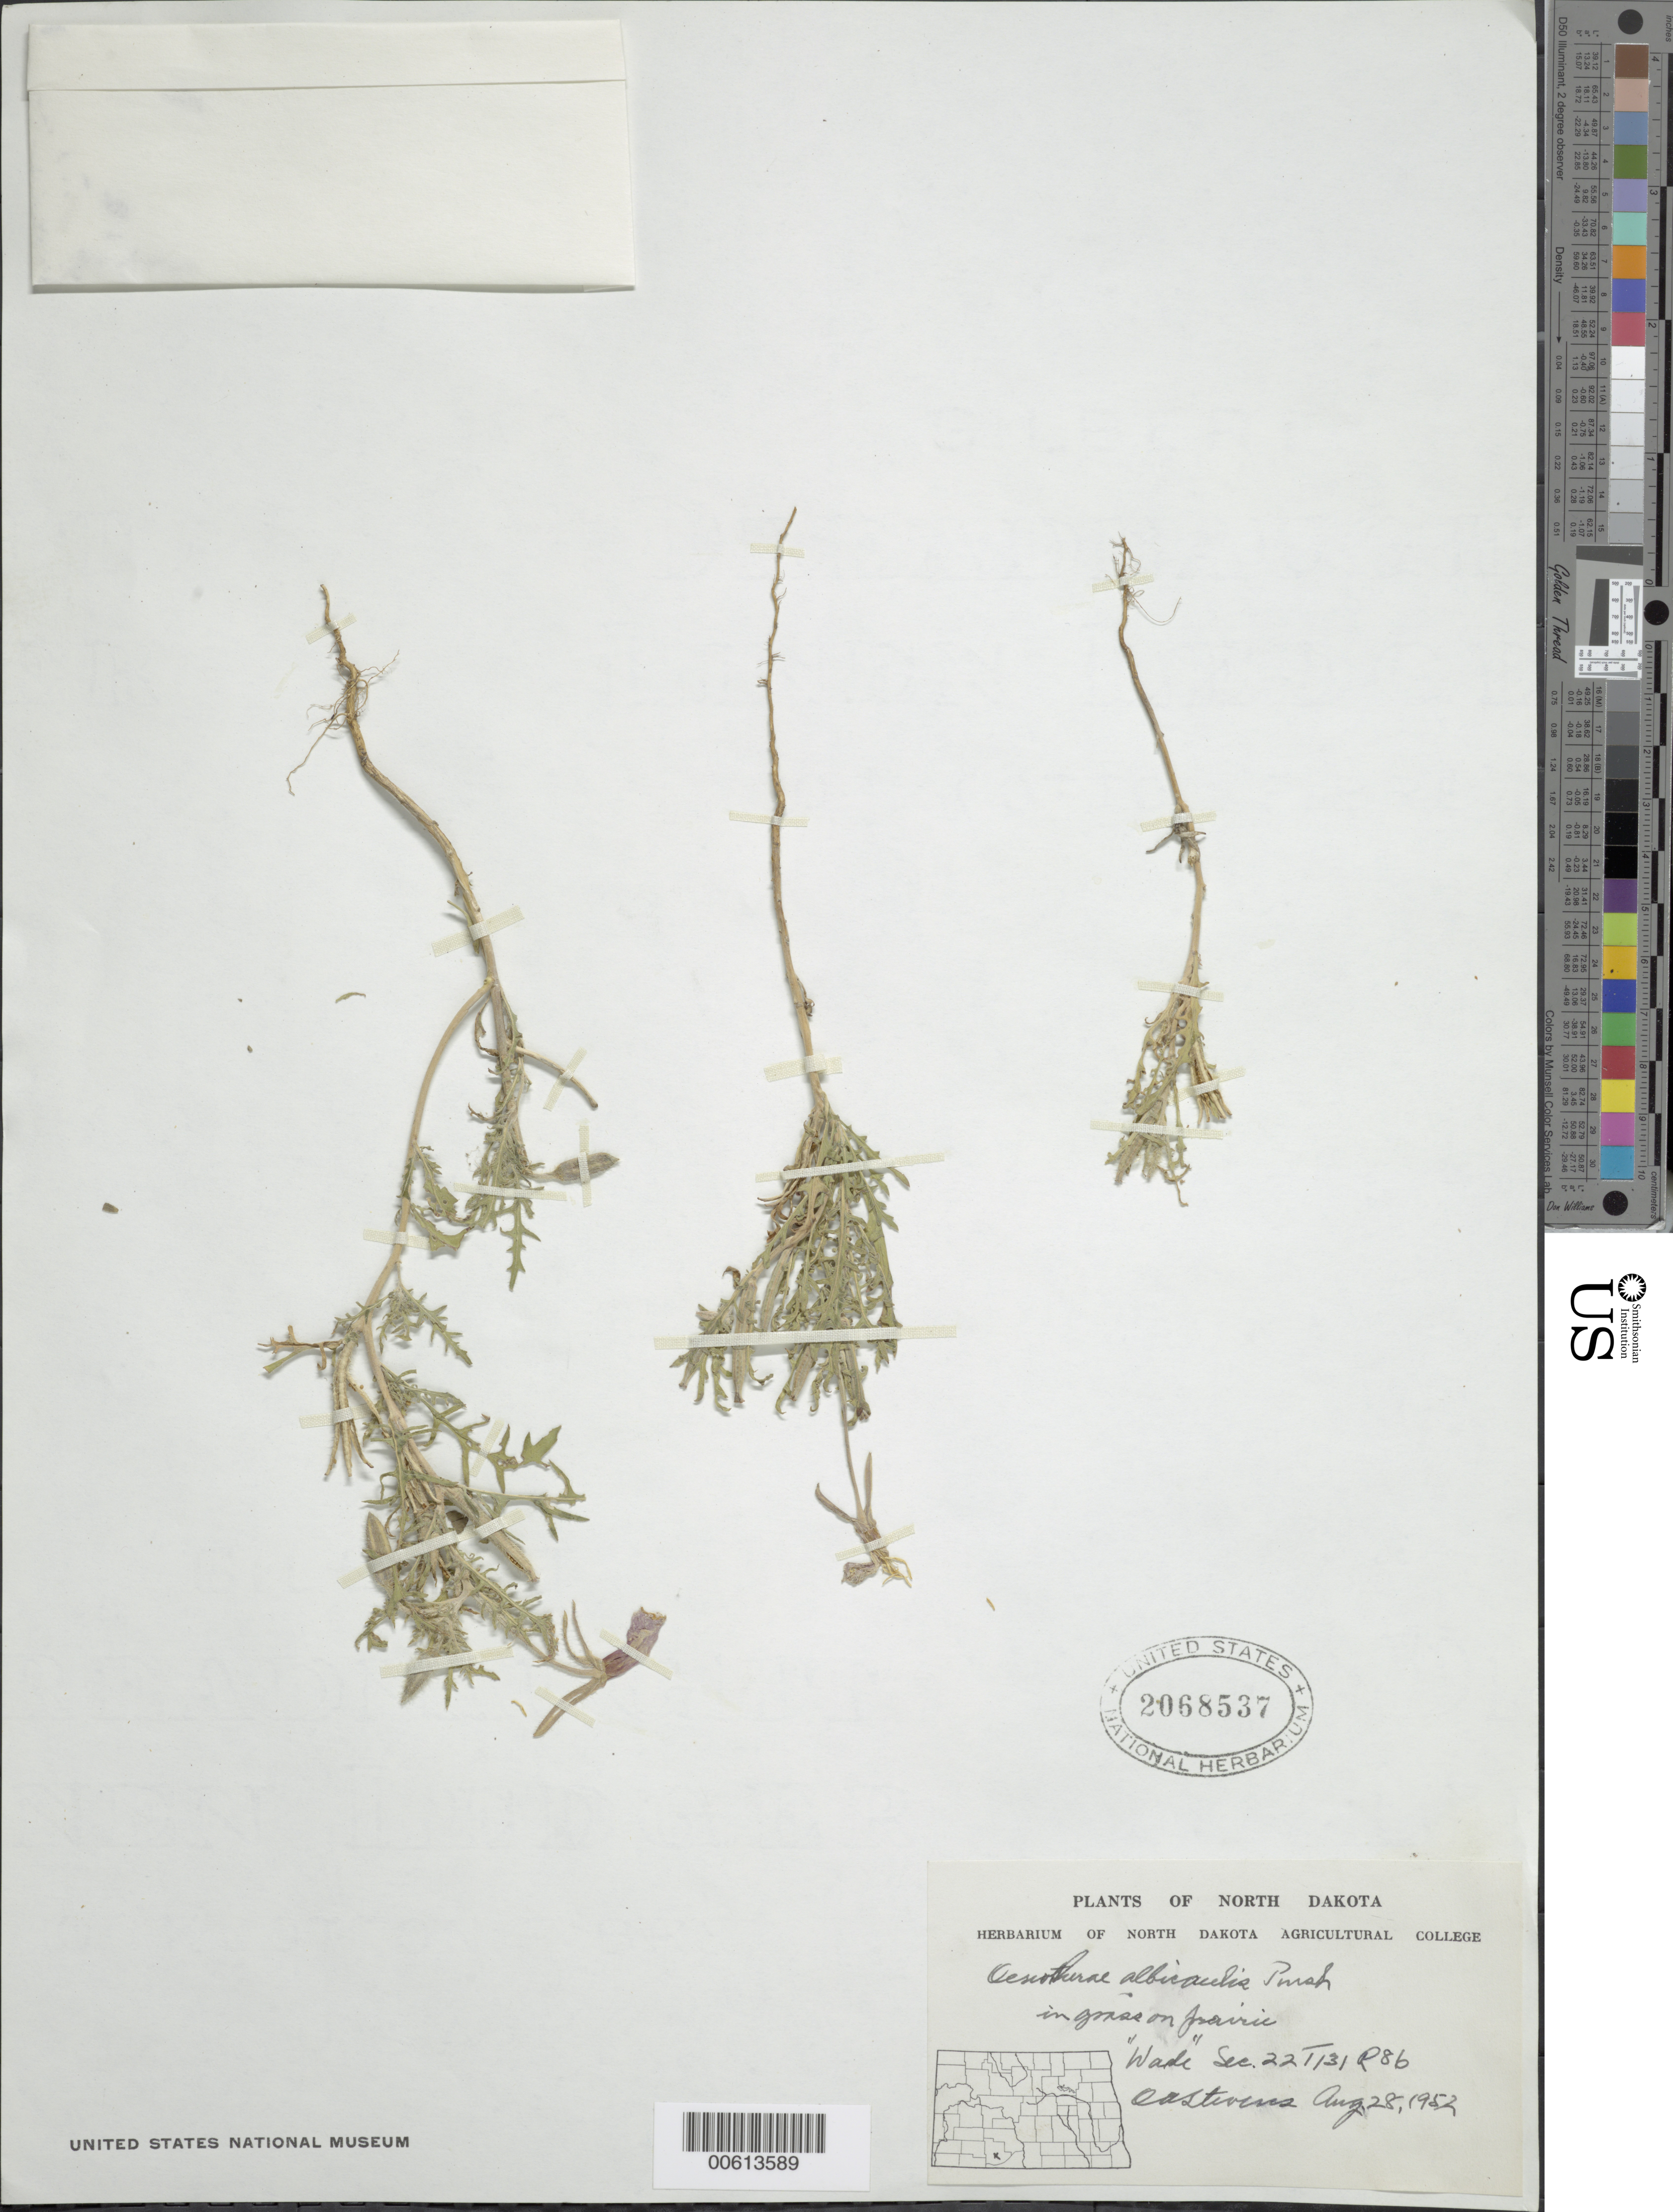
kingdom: Plantae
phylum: Tracheophyta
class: Magnoliopsida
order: Myrtales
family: Onagraceae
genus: Oenothera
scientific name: Oenothera albicaulis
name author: Pursh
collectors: O. A. Stevens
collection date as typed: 28 Aug 1952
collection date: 1952-08-28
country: United States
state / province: North Dakota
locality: Wade Sec 22T131 R86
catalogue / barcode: US 2068537